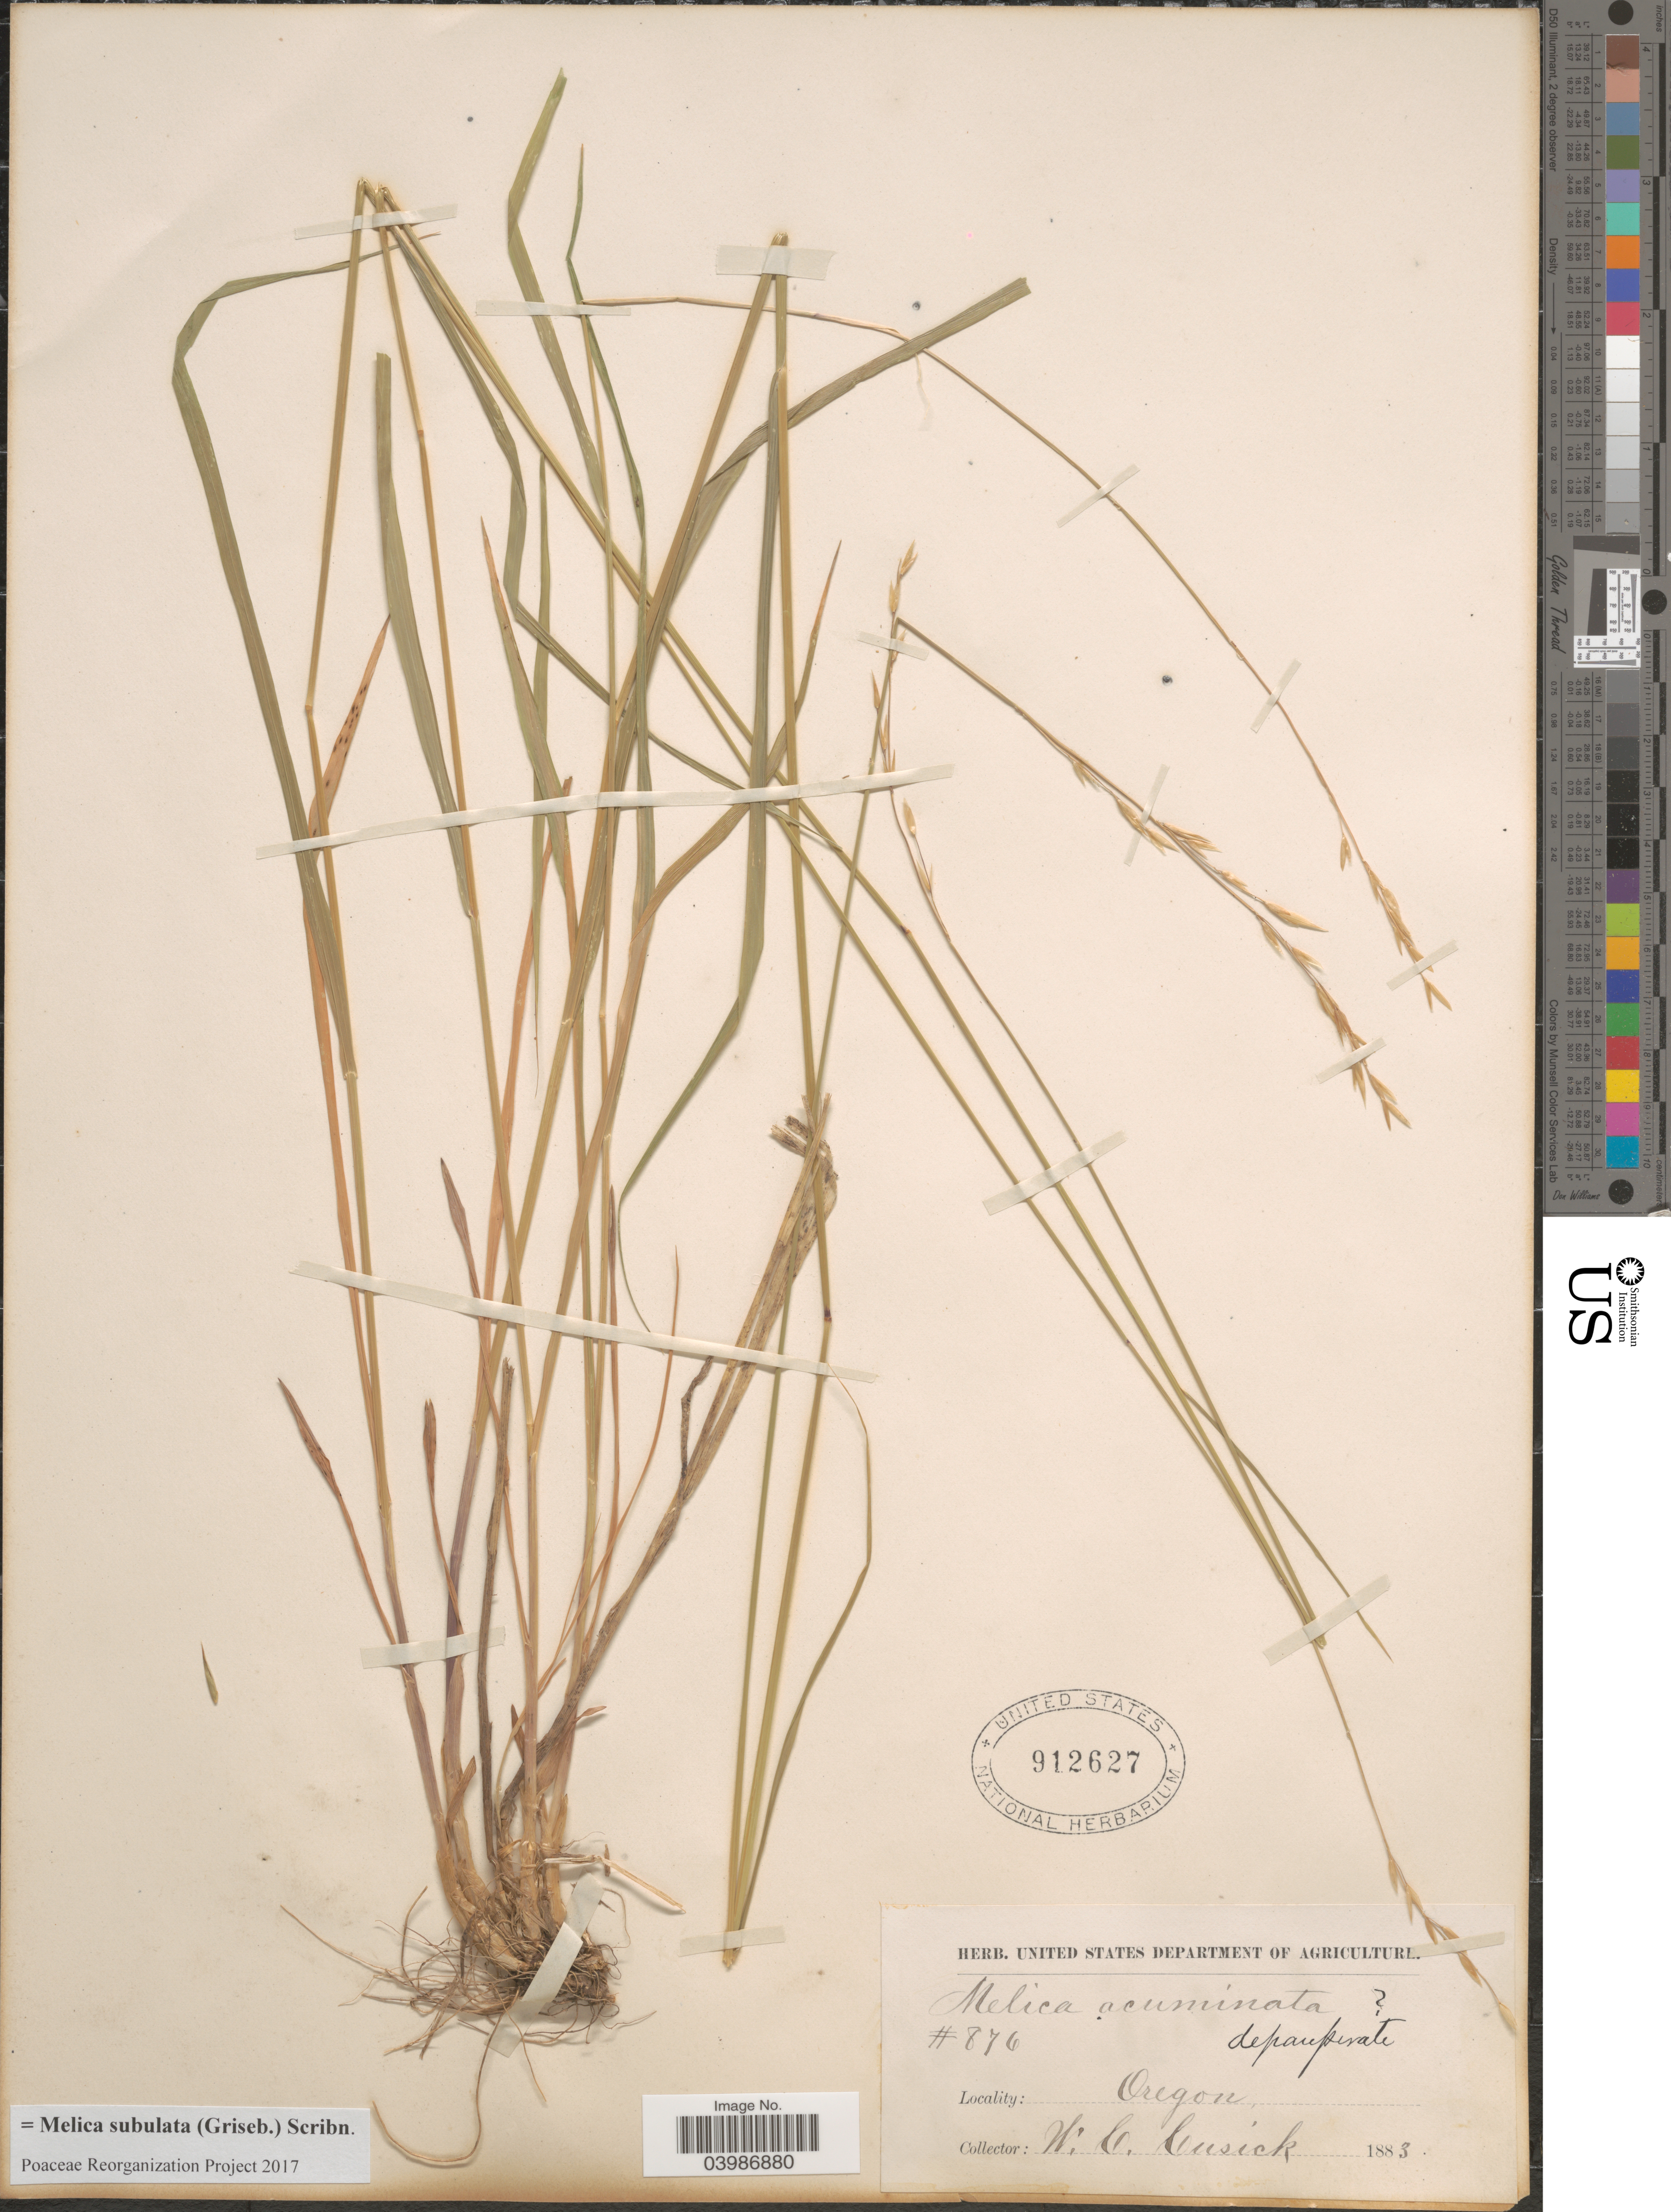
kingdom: Plantae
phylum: Tracheophyta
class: Liliopsida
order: Poales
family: Poaceae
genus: Melica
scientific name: Melica subulata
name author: (Griseb.) Scribn.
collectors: W. C. Cusick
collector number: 876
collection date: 1883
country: United States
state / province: Oregon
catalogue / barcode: US 912627